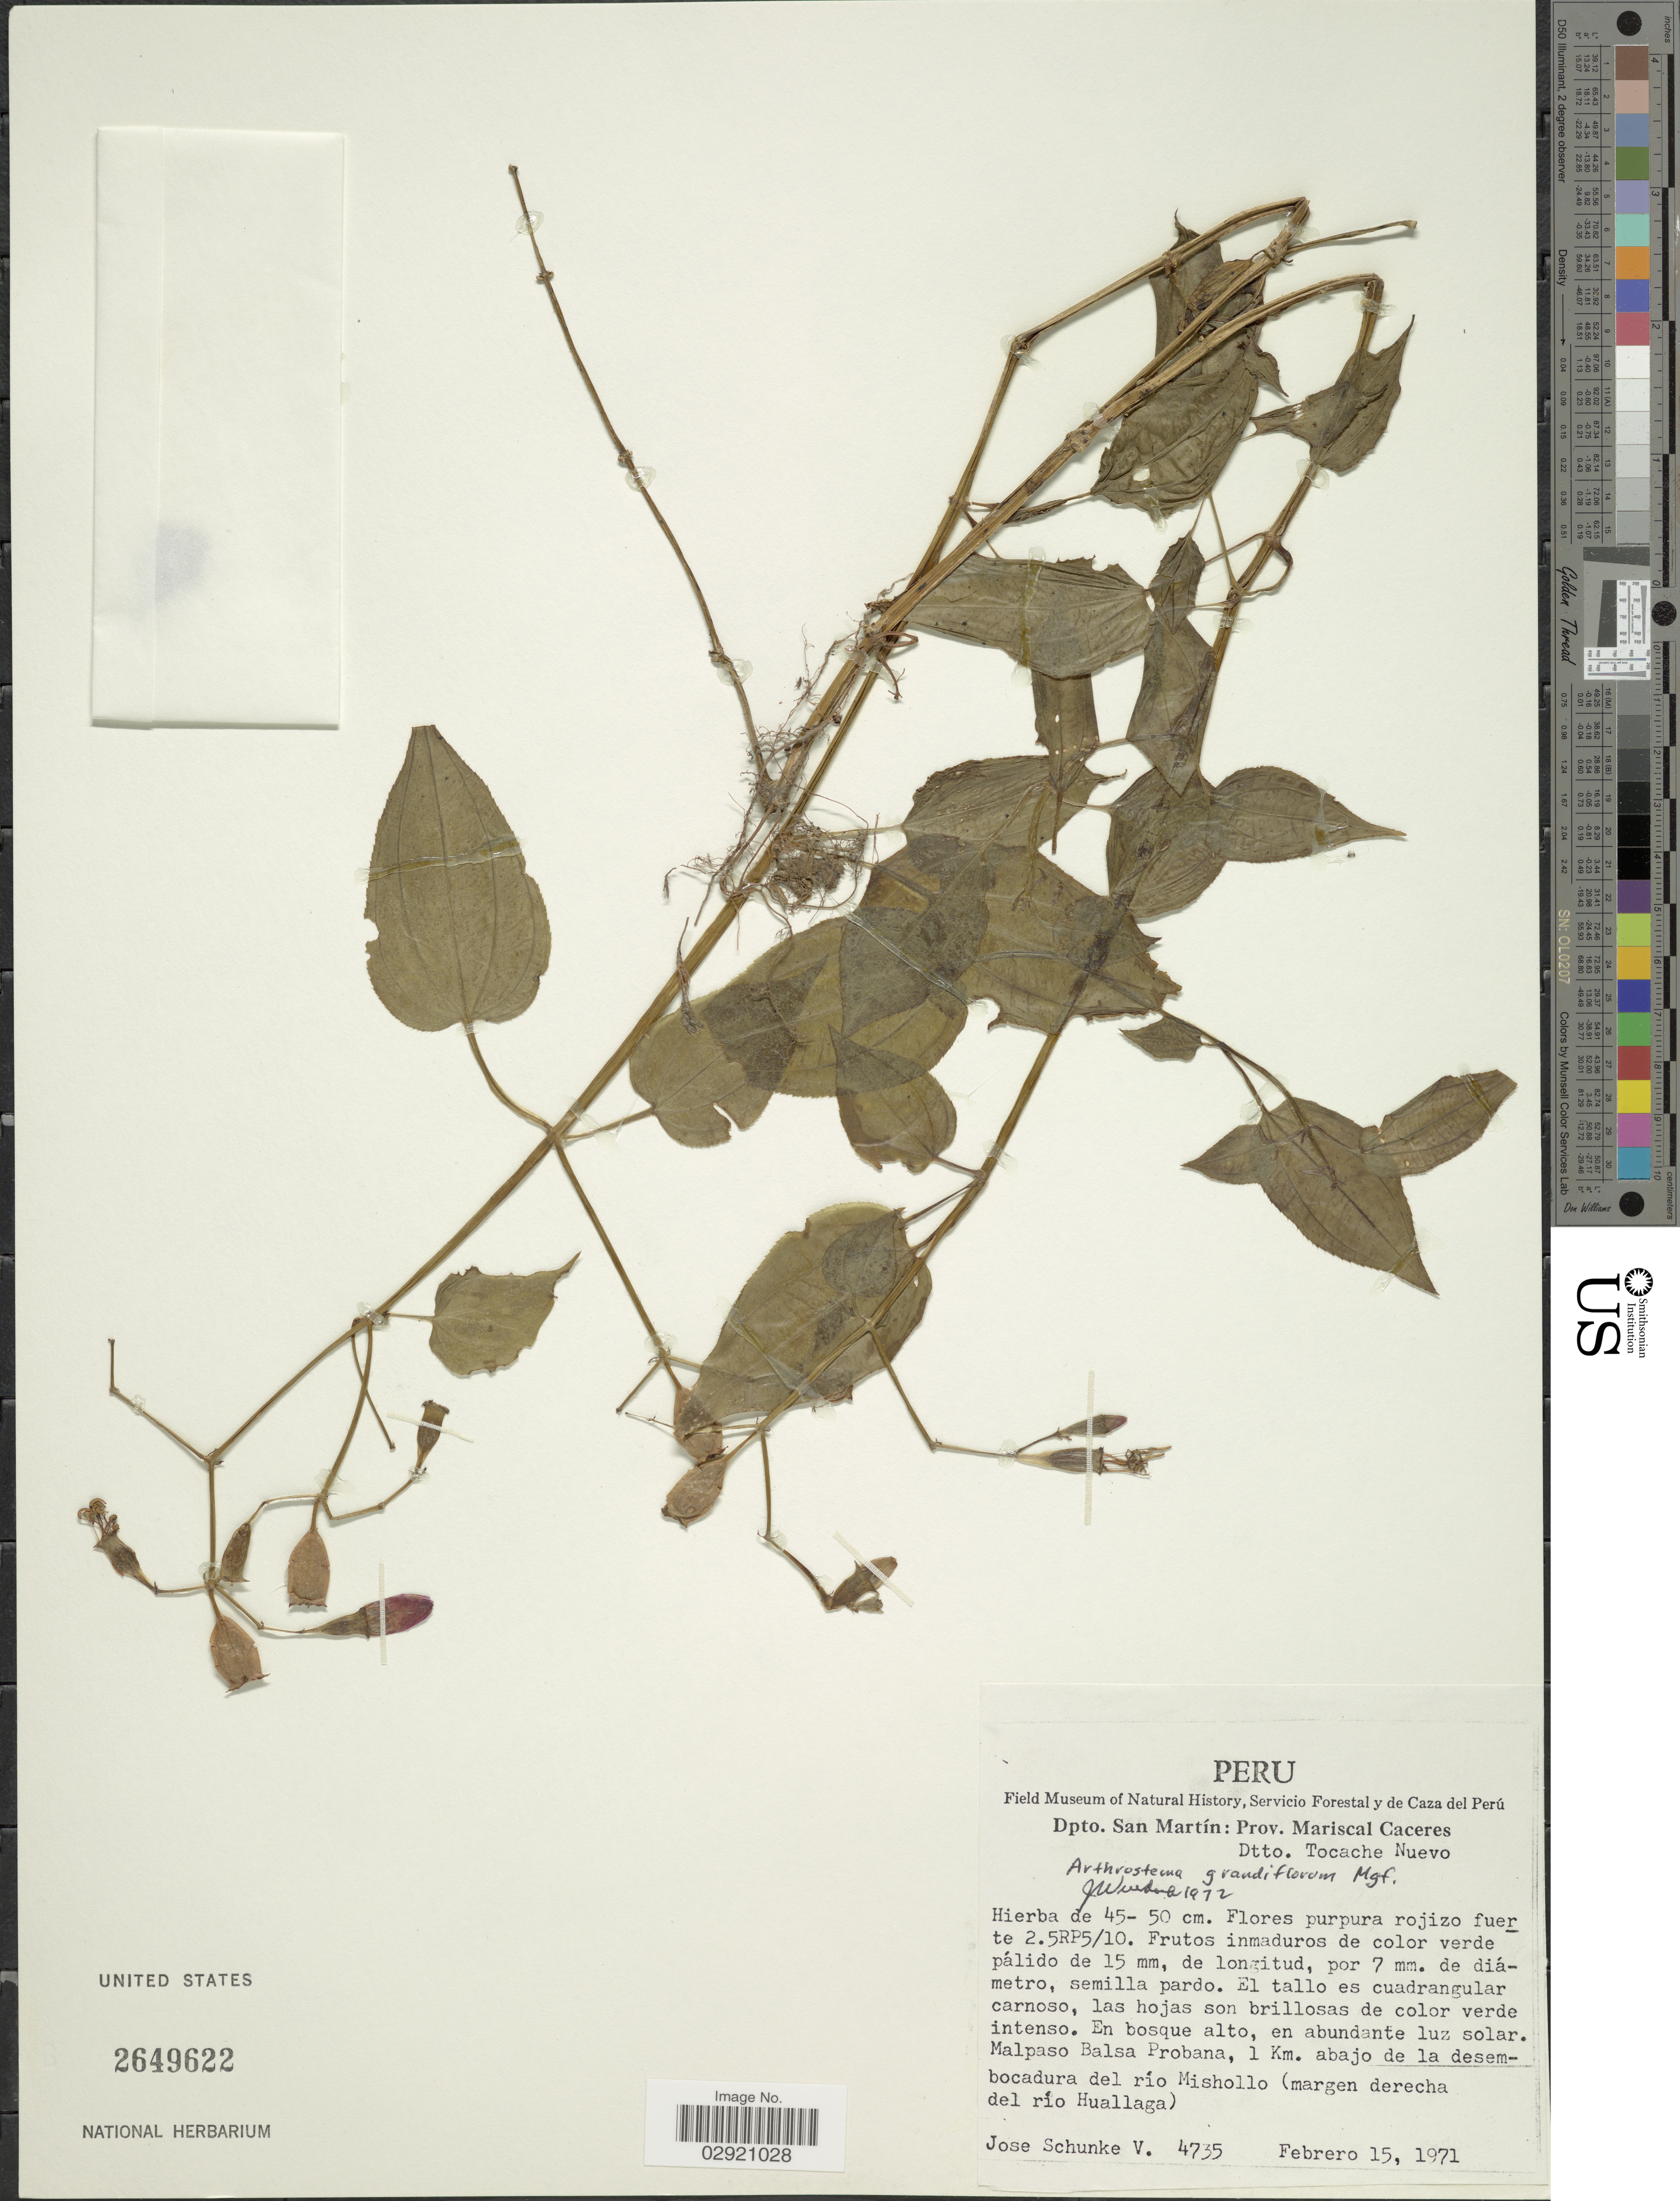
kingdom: Plantae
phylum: Tracheophyta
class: Magnoliopsida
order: Myrtales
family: Melastomataceae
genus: Arthrostemma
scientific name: Arthrostemma ciliatum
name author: Pav. ex D. Don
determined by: Strong, Mark T., (BOT), Smithsonian Institution - National Museum of Natural History (UNITED STATES)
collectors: J. Schunke Vigo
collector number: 4735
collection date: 1971-02-15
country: Peru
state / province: San Martín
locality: Dpto. San Martín: Prov. Mariscal Caceres. Dtto. Tocache Nuevo. Malpaso Balsa Probana, 1 Km. abajo de la desembocadura del río Mishollo (margen derecha del río Huallaga).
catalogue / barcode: US 2649622